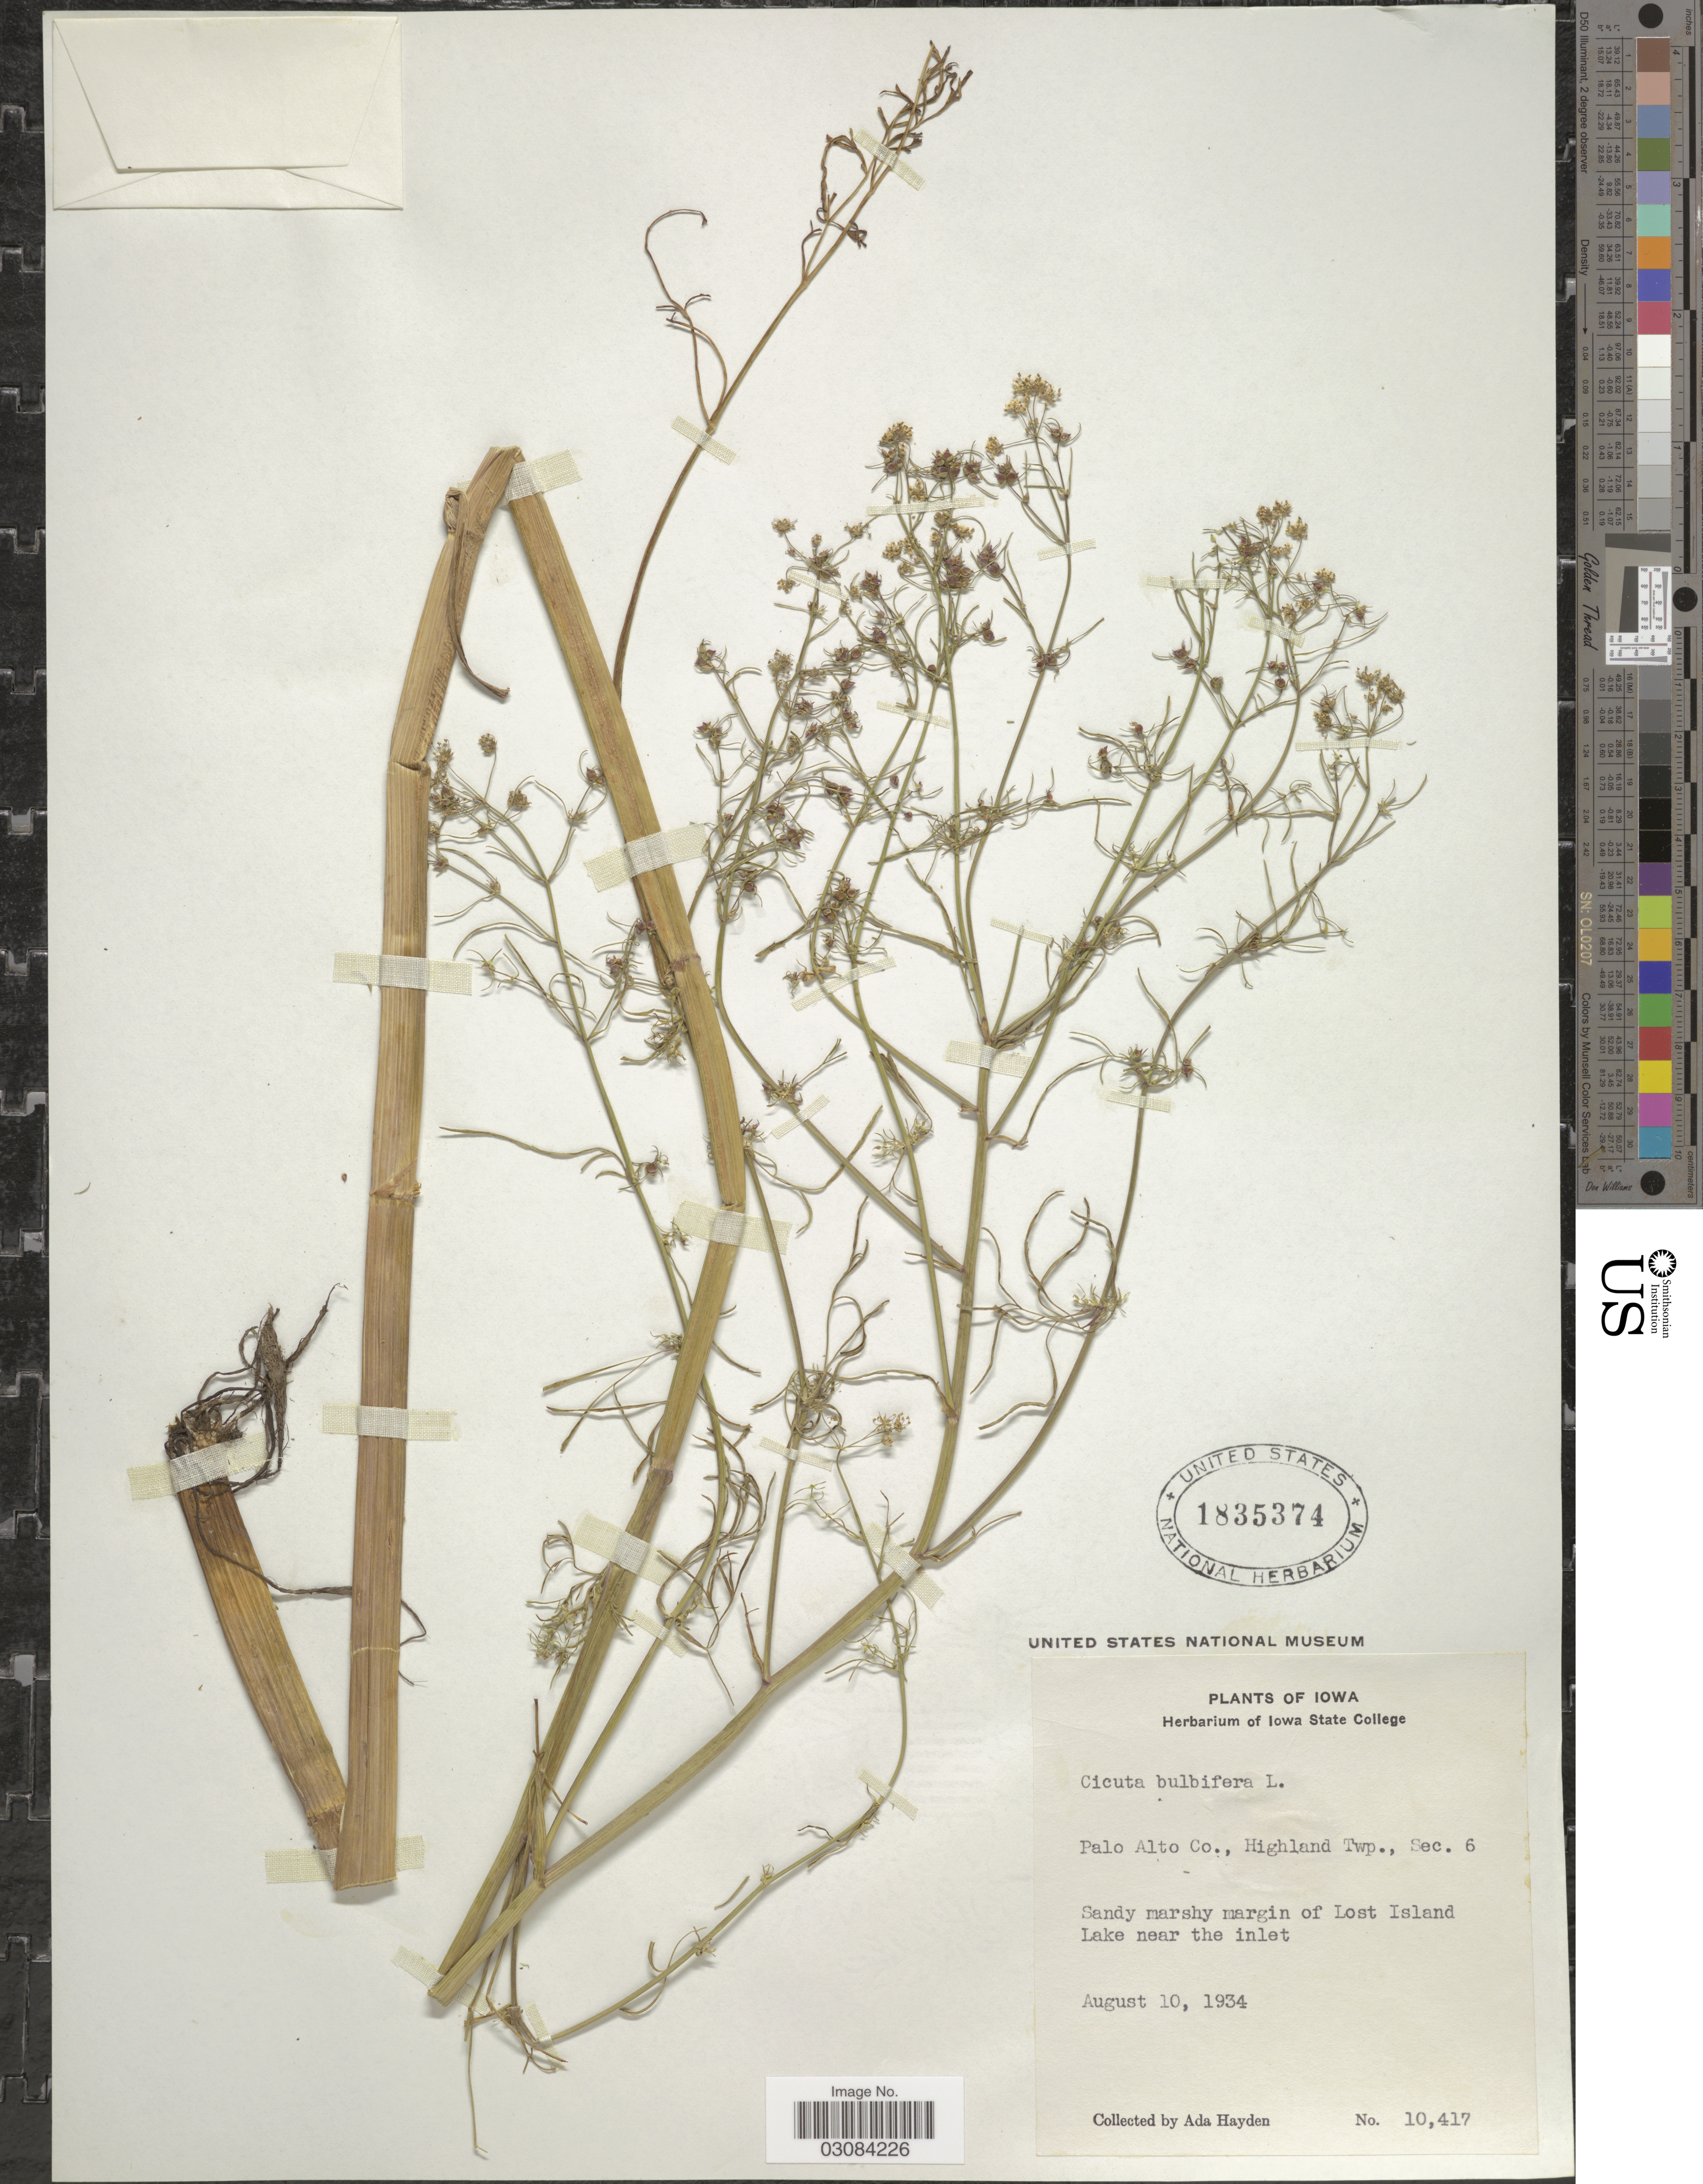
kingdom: Plantae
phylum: Tracheophyta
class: Magnoliopsida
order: Apiales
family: Apiaceae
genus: Cicuta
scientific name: Cicuta bulbifera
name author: L.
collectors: Ada Hayden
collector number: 10417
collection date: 1934-08-10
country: United States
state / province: Iowa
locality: Palo Alto Co., Highland Twp., Sec. 6.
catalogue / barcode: US 1835374